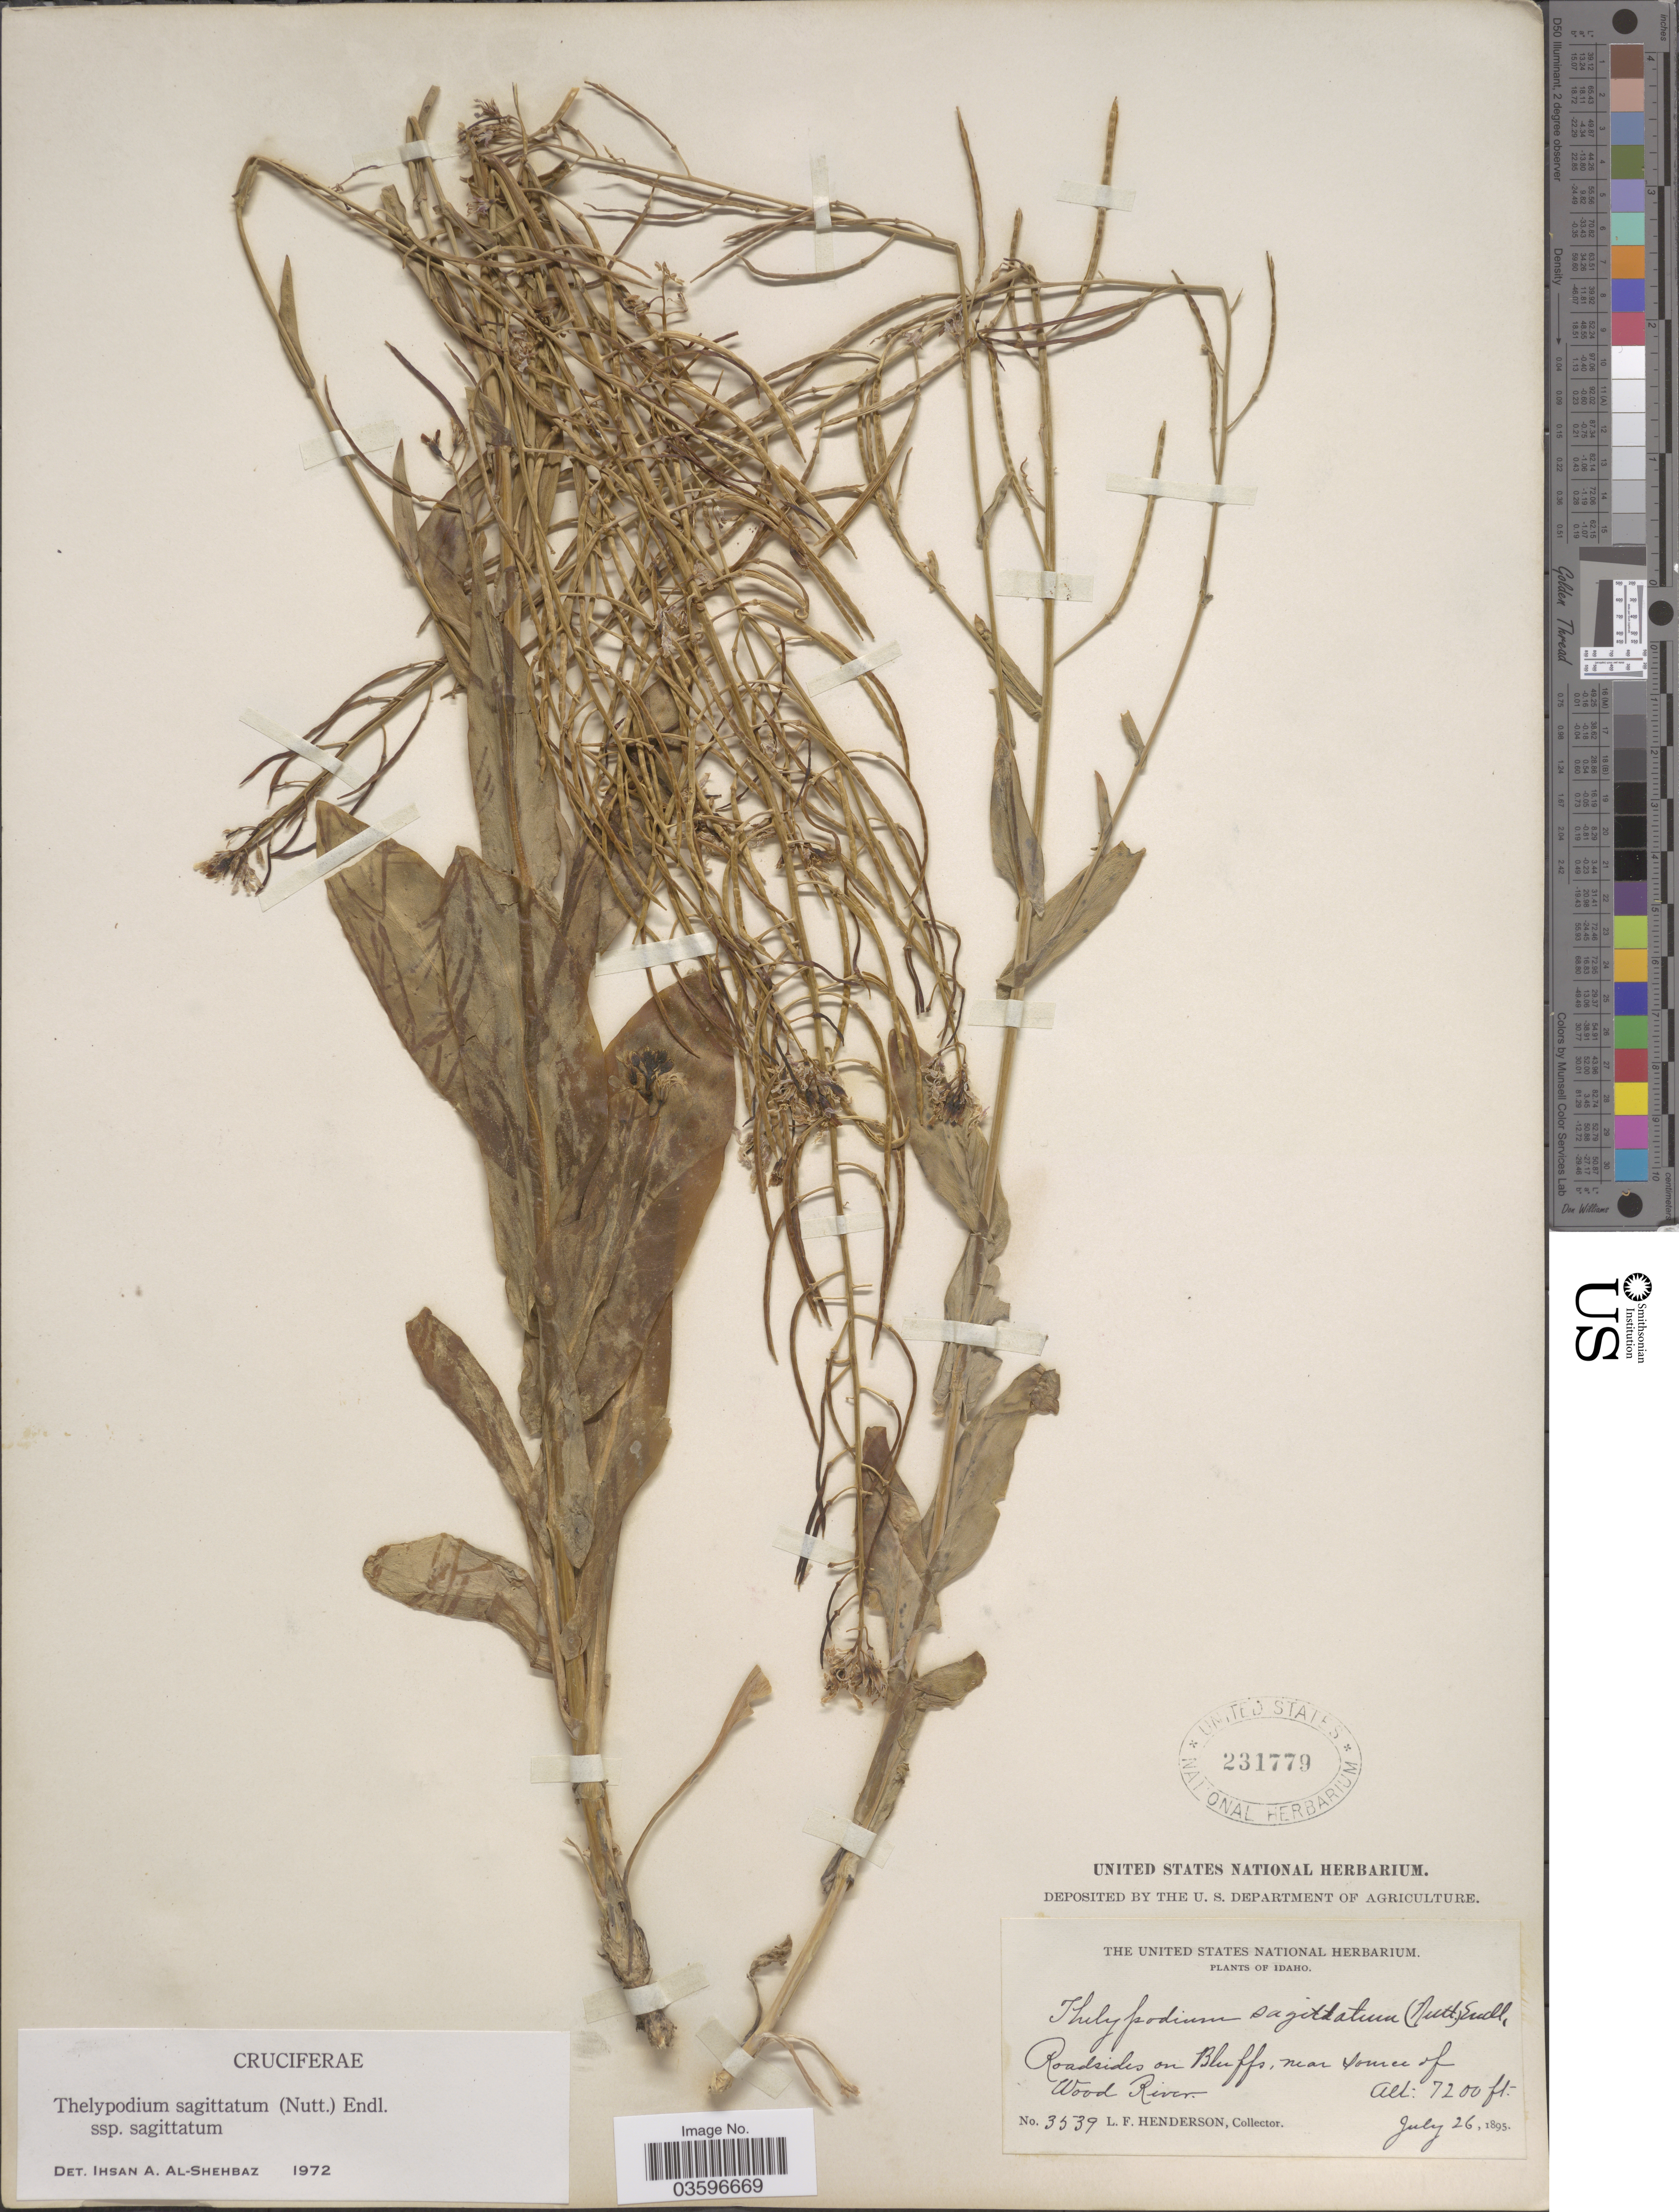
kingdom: Plantae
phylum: Tracheophyta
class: Magnoliopsida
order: Brassicales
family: Brassicaceae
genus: Thelypodium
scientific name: Thelypodium sagittatum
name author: (Nutt.) Endl.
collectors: L. Henderson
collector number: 3539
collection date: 1895-07-26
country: United States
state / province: Idaho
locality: Roadsides on Bluffs, near source of Wood River.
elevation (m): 2195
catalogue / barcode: US 231779